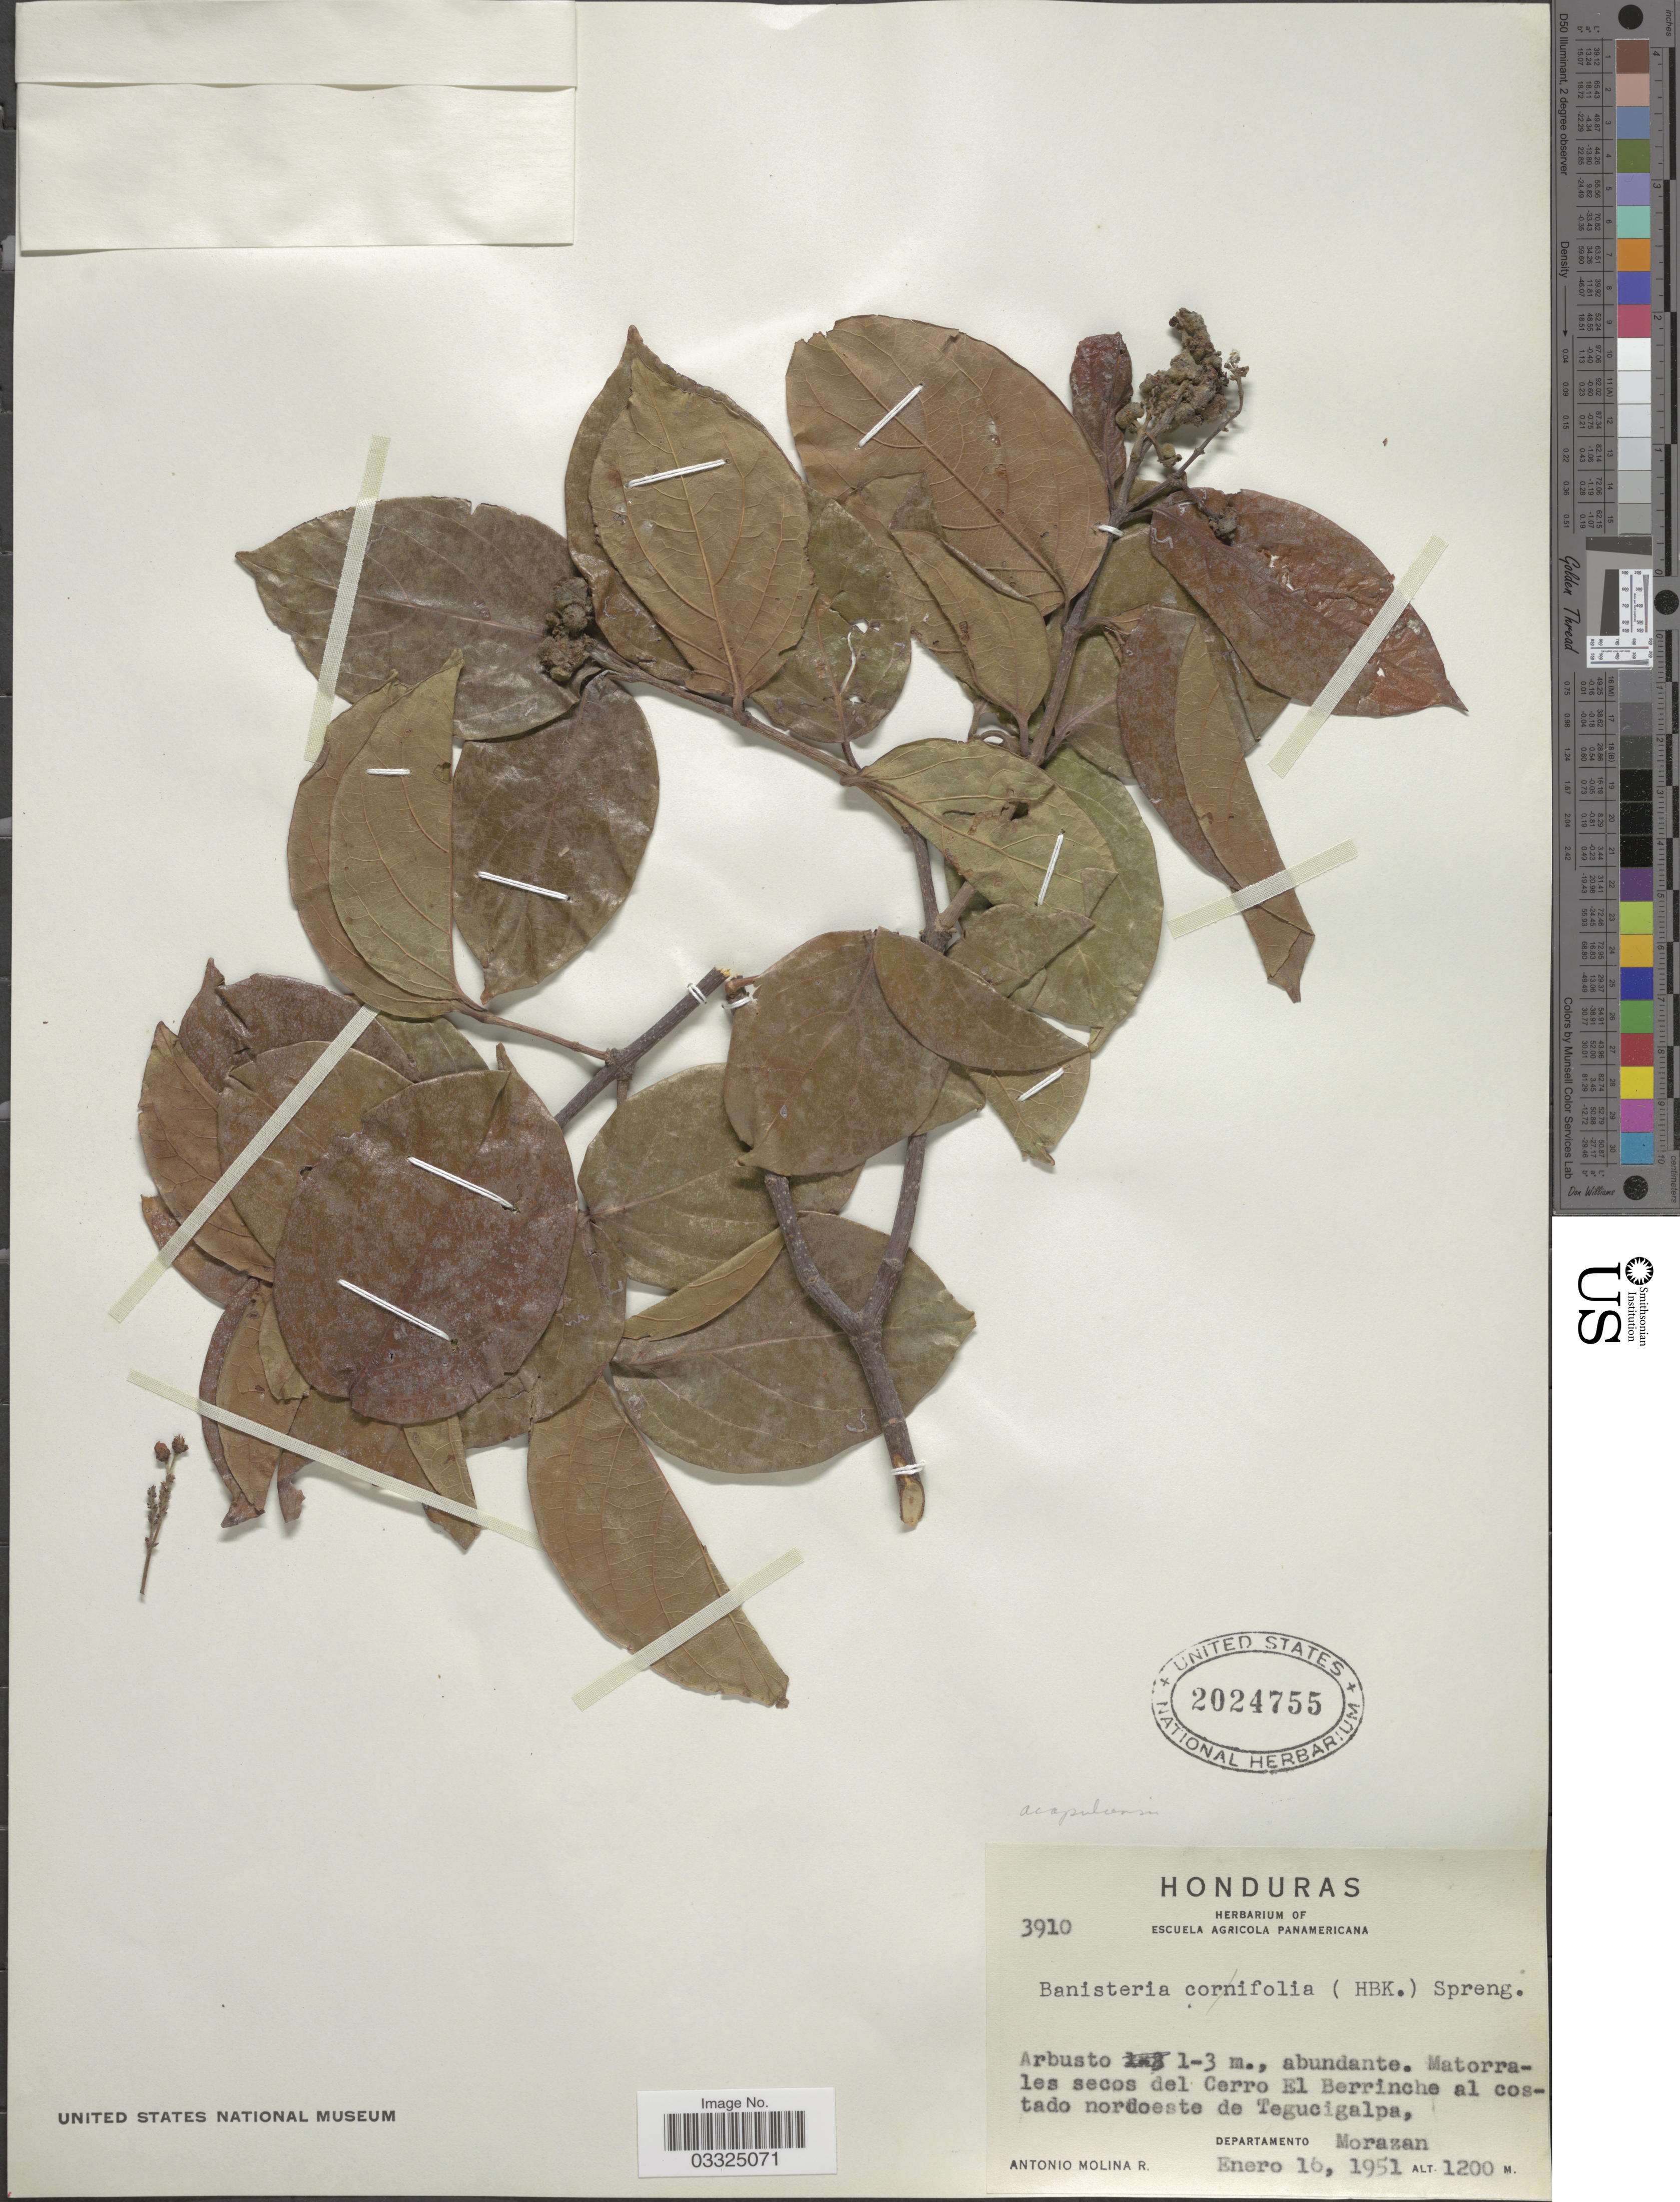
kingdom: Plantae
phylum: Tracheophyta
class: Magnoliopsida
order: Malpighiales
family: Malpighiaceae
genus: Bronwenia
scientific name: Bronwenia acapulcensis var. acapulcensis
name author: (Rose) W.R. Anderson & C. Davis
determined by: Strong, Mark T., (BOT), Smithsonian Institution - National Museum of Natural History (UNITED STATES)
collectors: A. Molina R.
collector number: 3910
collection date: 1951-01-16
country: Honduras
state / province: Fco. Morazán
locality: Matorrales secos del Cerro El Berrinche al costado nordoeste de Tegucigalpa, Departamento Morazan.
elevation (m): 1200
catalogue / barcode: US 2024755